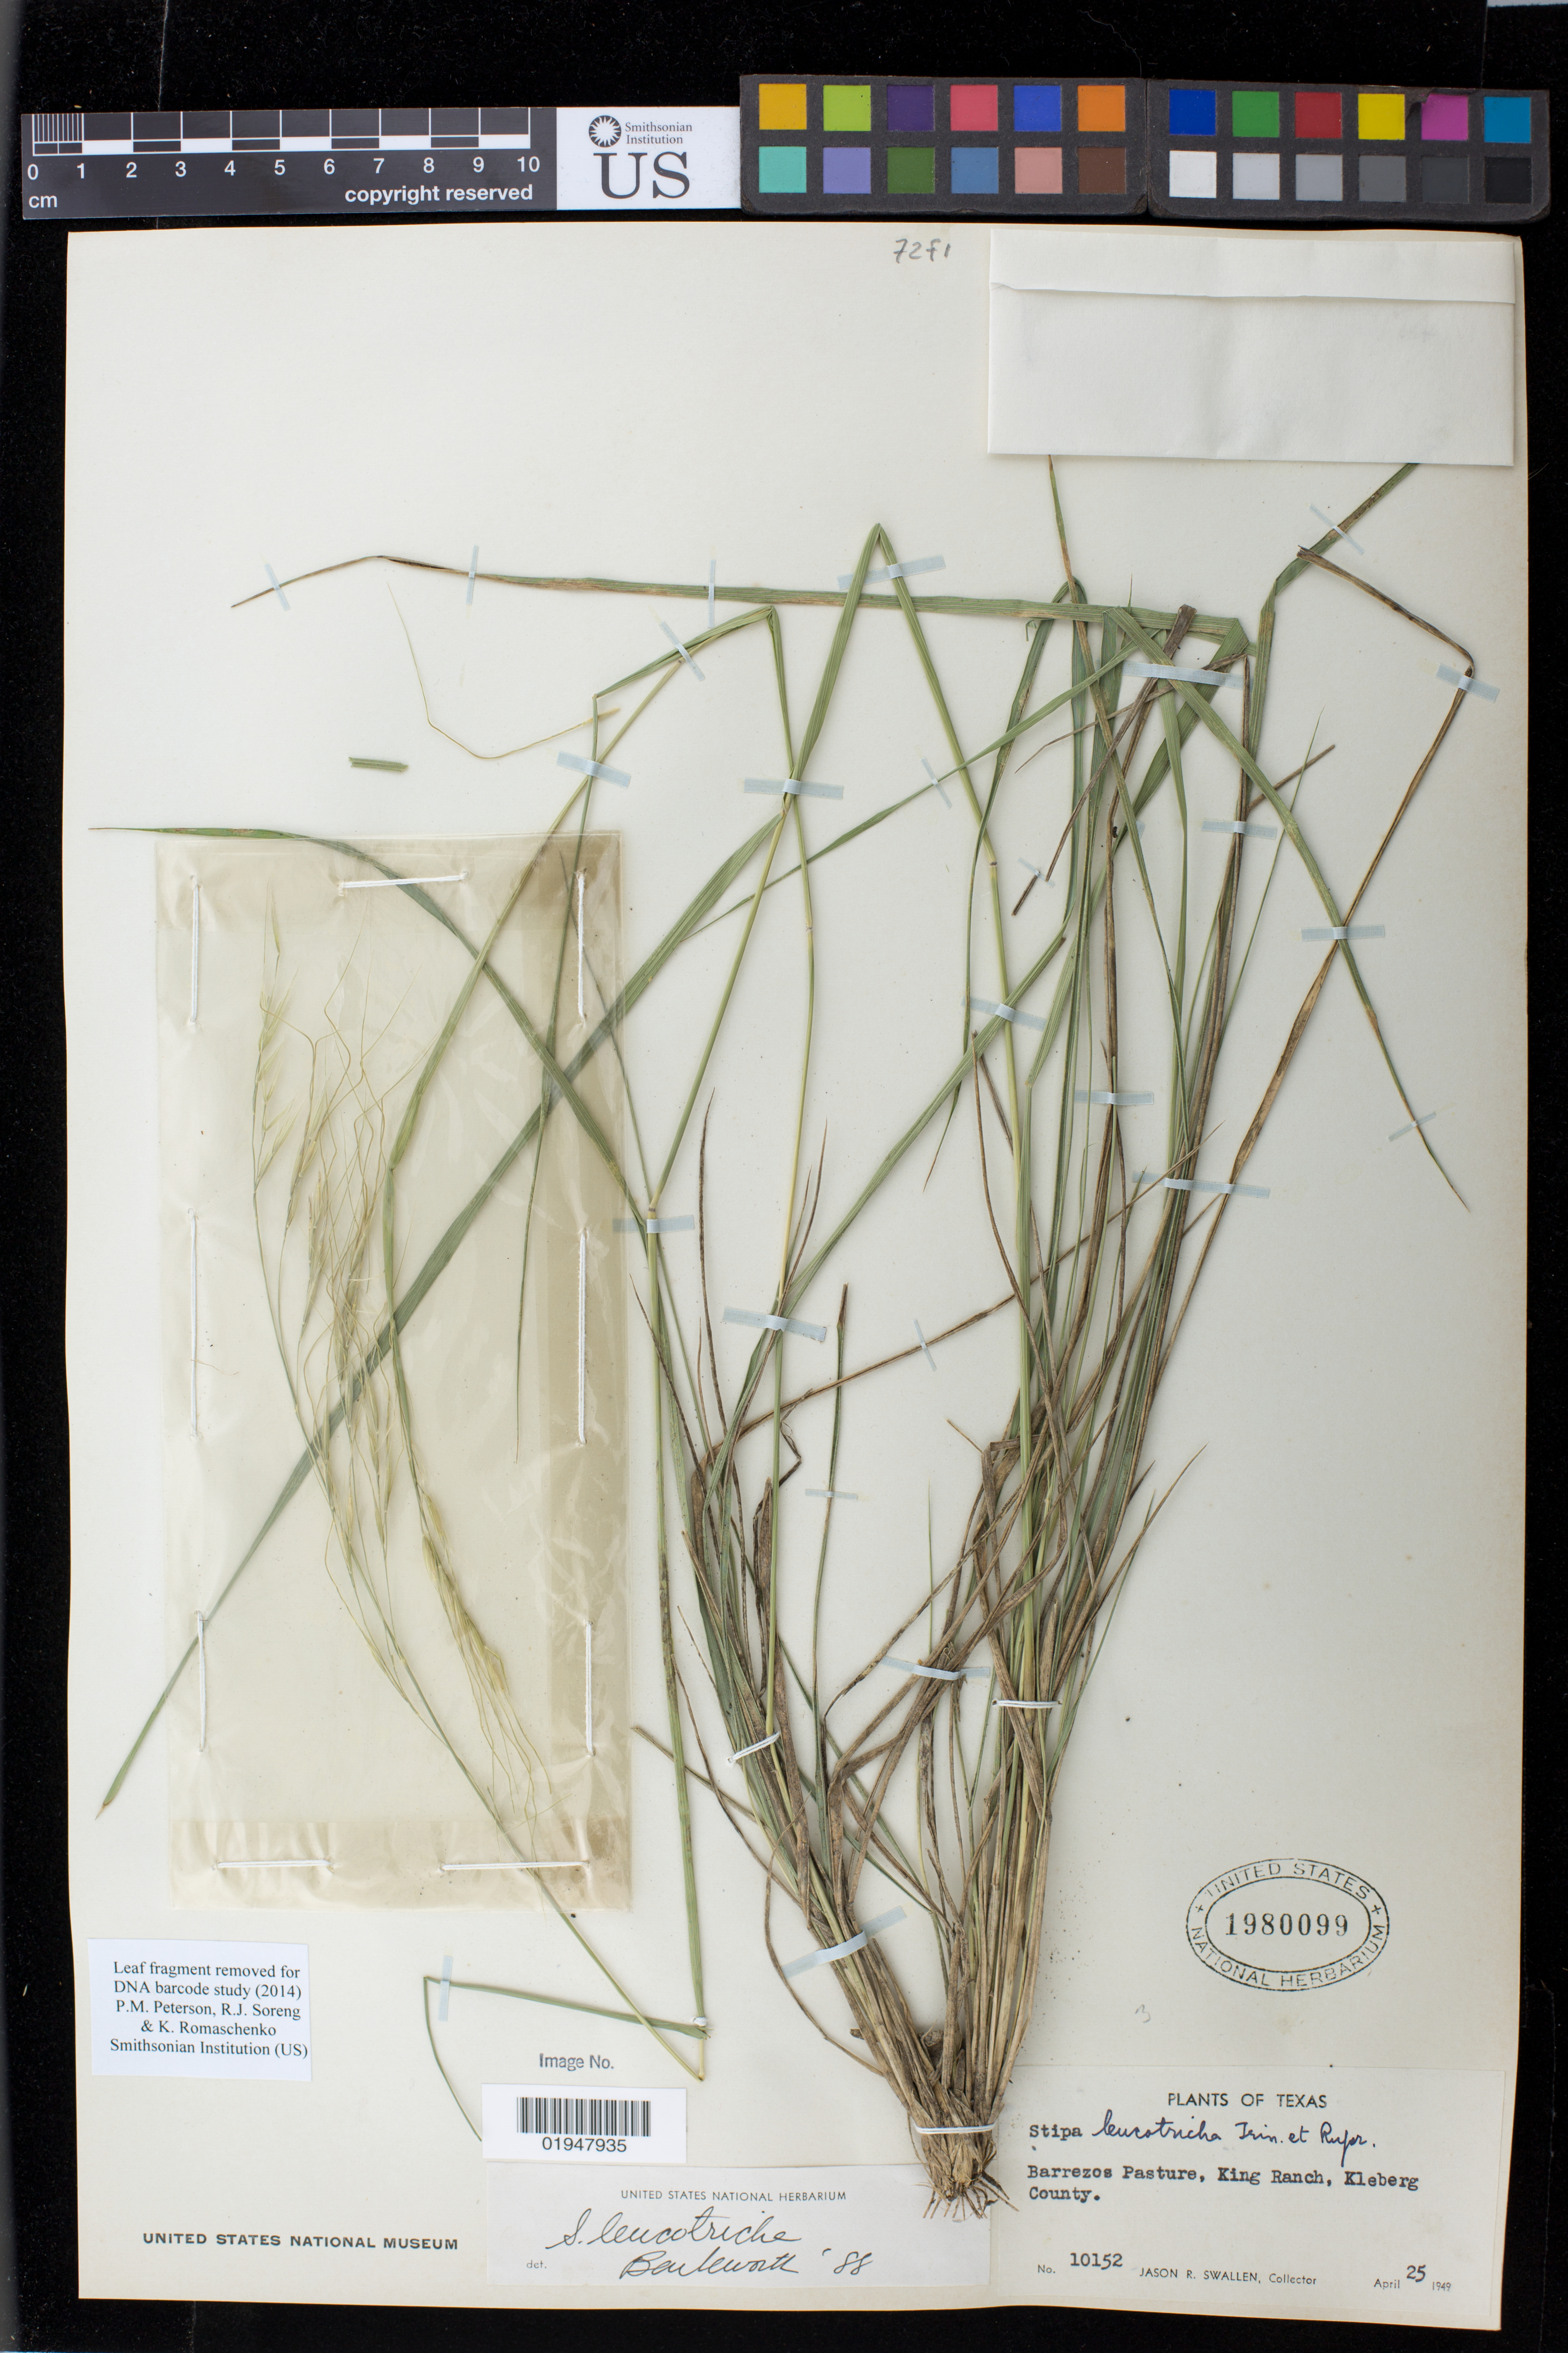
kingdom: Plantae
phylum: Tracheophyta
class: Liliopsida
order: Poales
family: Poaceae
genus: Nassella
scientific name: Nassella leucotricha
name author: (Trin. & Rupr.) R.W. Pohl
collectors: J. R. Swallen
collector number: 10152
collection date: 1949-04-25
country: United States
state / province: Texas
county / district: Kleberg County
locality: Barrezos Pasture, King Ranch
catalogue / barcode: US 1980099